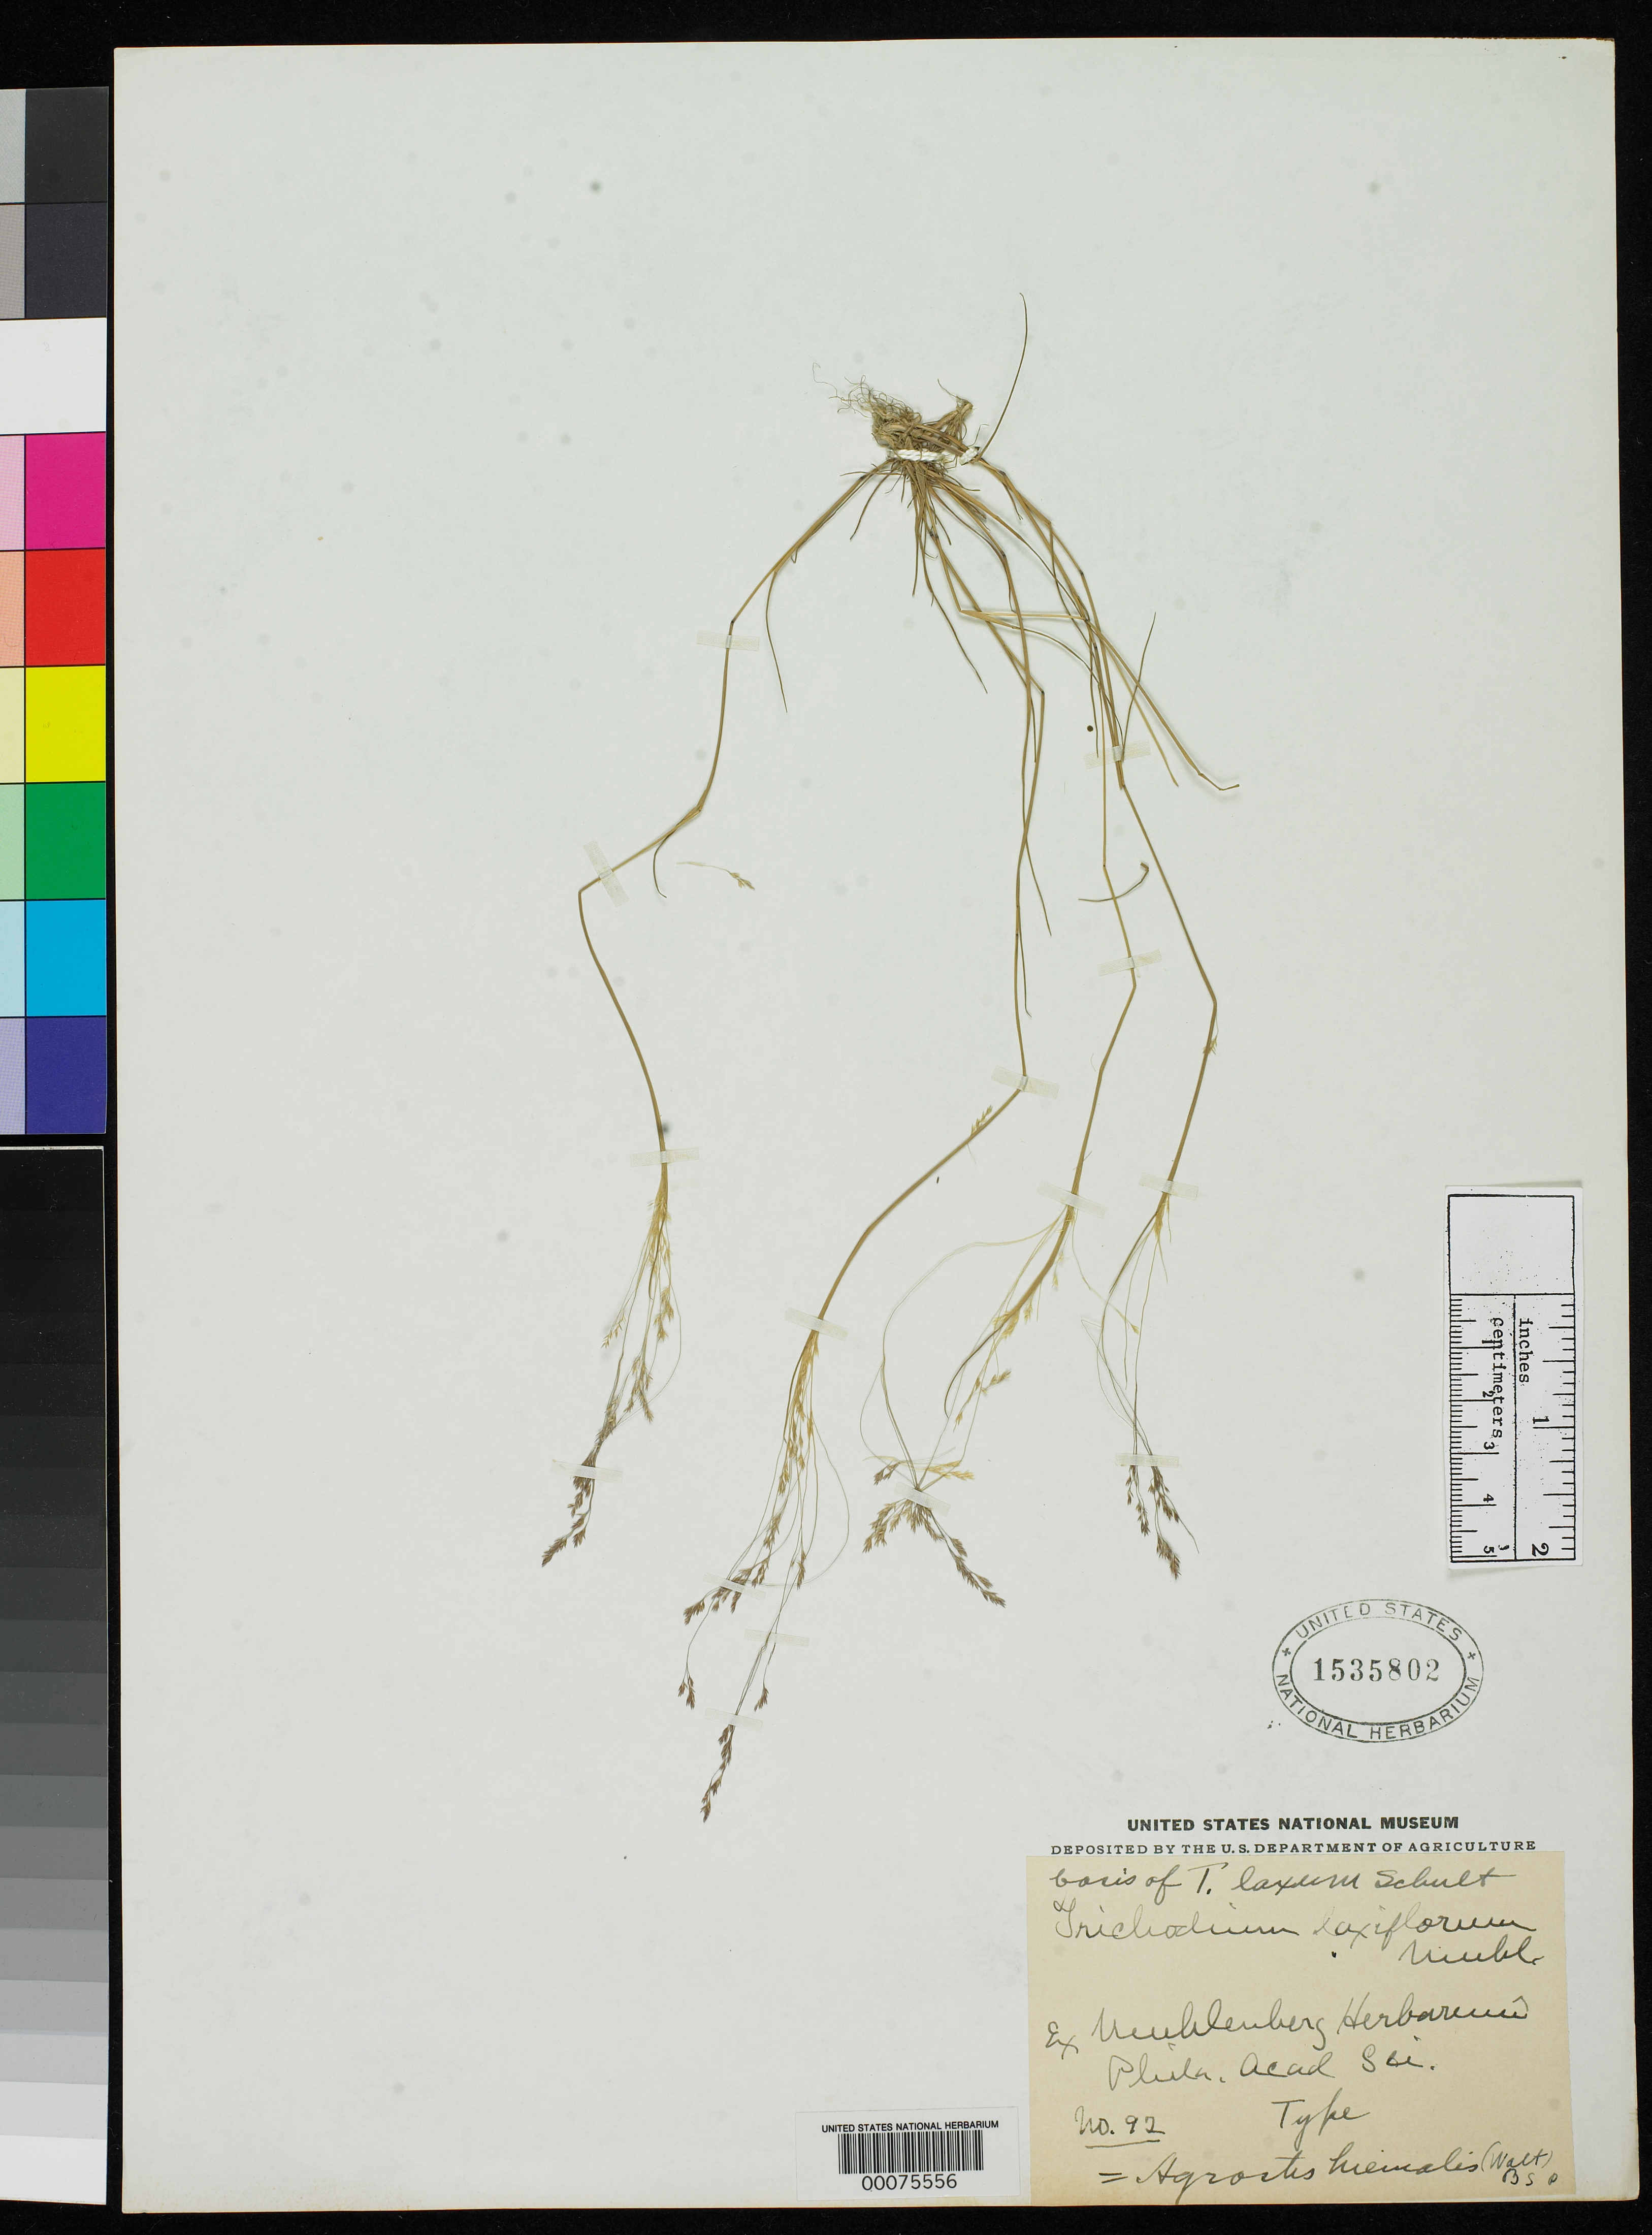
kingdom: Plantae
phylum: Tracheophyta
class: Liliopsida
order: Poales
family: Poaceae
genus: Trichodium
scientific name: Trichodium laxiflorum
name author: Muhl.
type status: Type Fragment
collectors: ex herb. Muhlenberg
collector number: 92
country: United States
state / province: Pennsylvania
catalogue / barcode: US 1535802